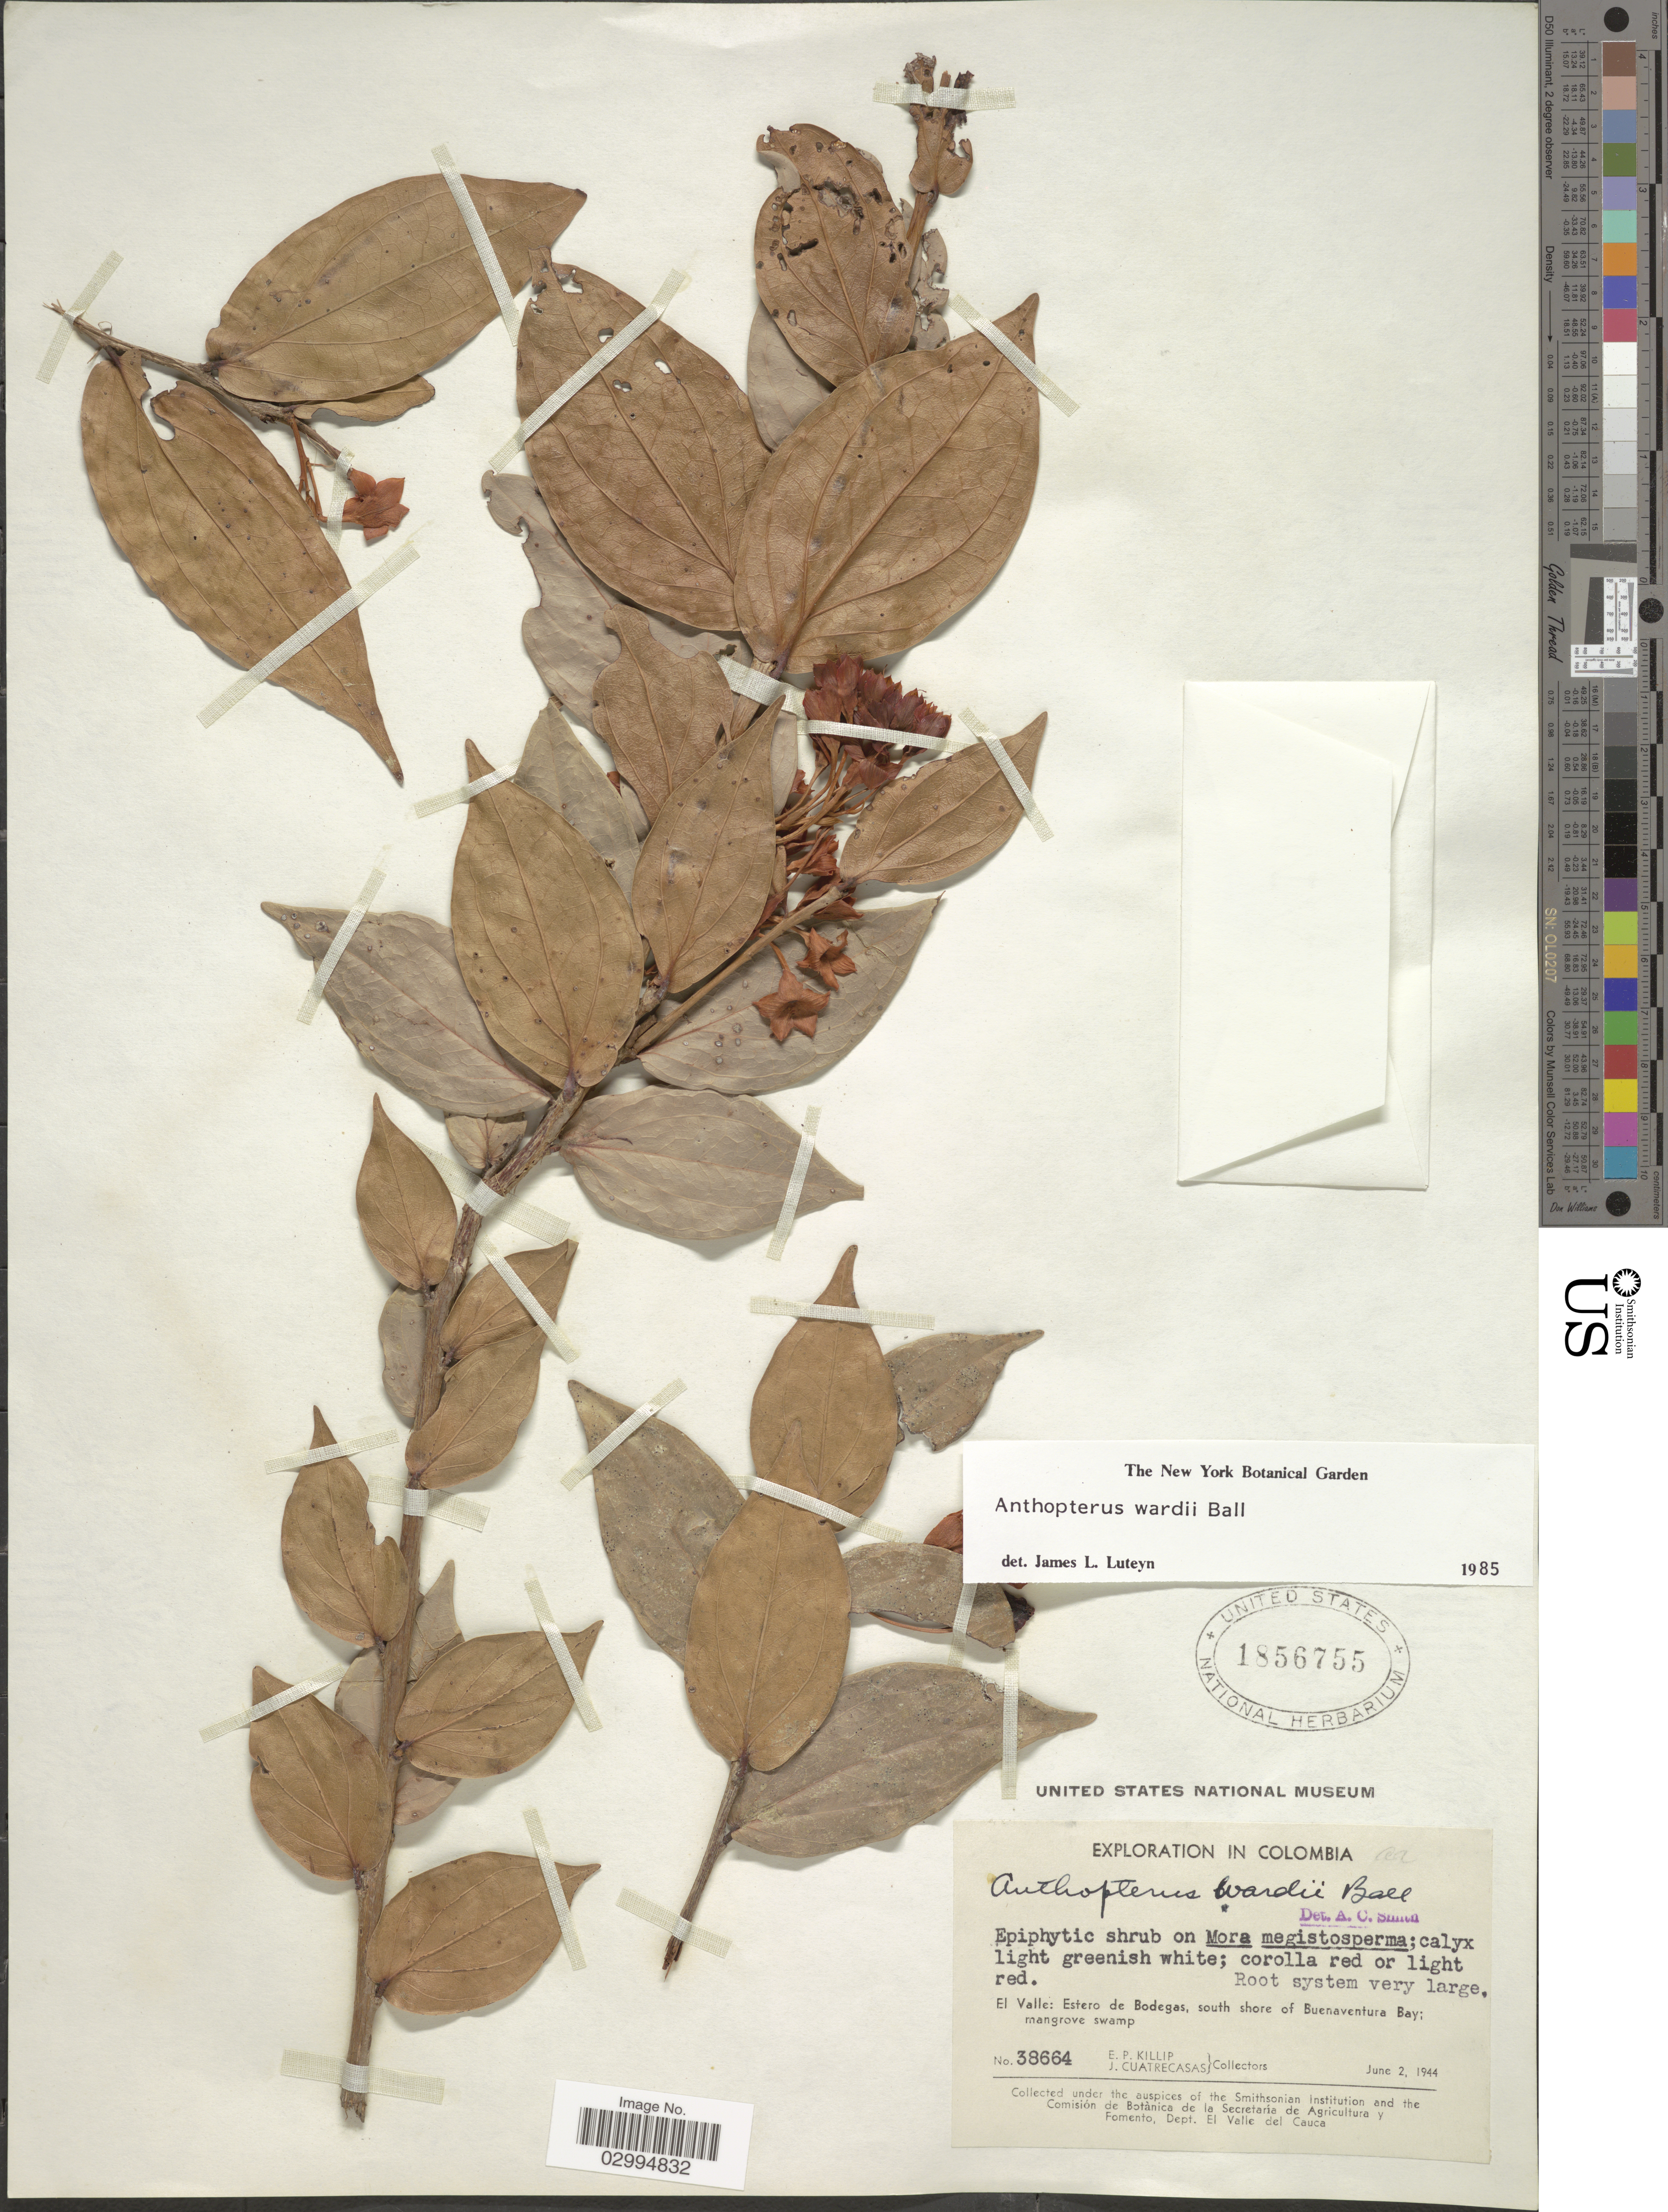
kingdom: Plantae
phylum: Tracheophyta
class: Magnoliopsida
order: Ericales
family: Ericaceae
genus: Anthopterus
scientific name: Anthopterus wardii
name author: Ball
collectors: E. P. Killip & J. Cuatrecasas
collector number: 38664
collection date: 1944-06-02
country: Colombia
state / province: Valle del Cauca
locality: El Valle: Estero de Bodegas, south shore of Buenaventura Bay; mangrove swamp.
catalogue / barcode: US 1856755